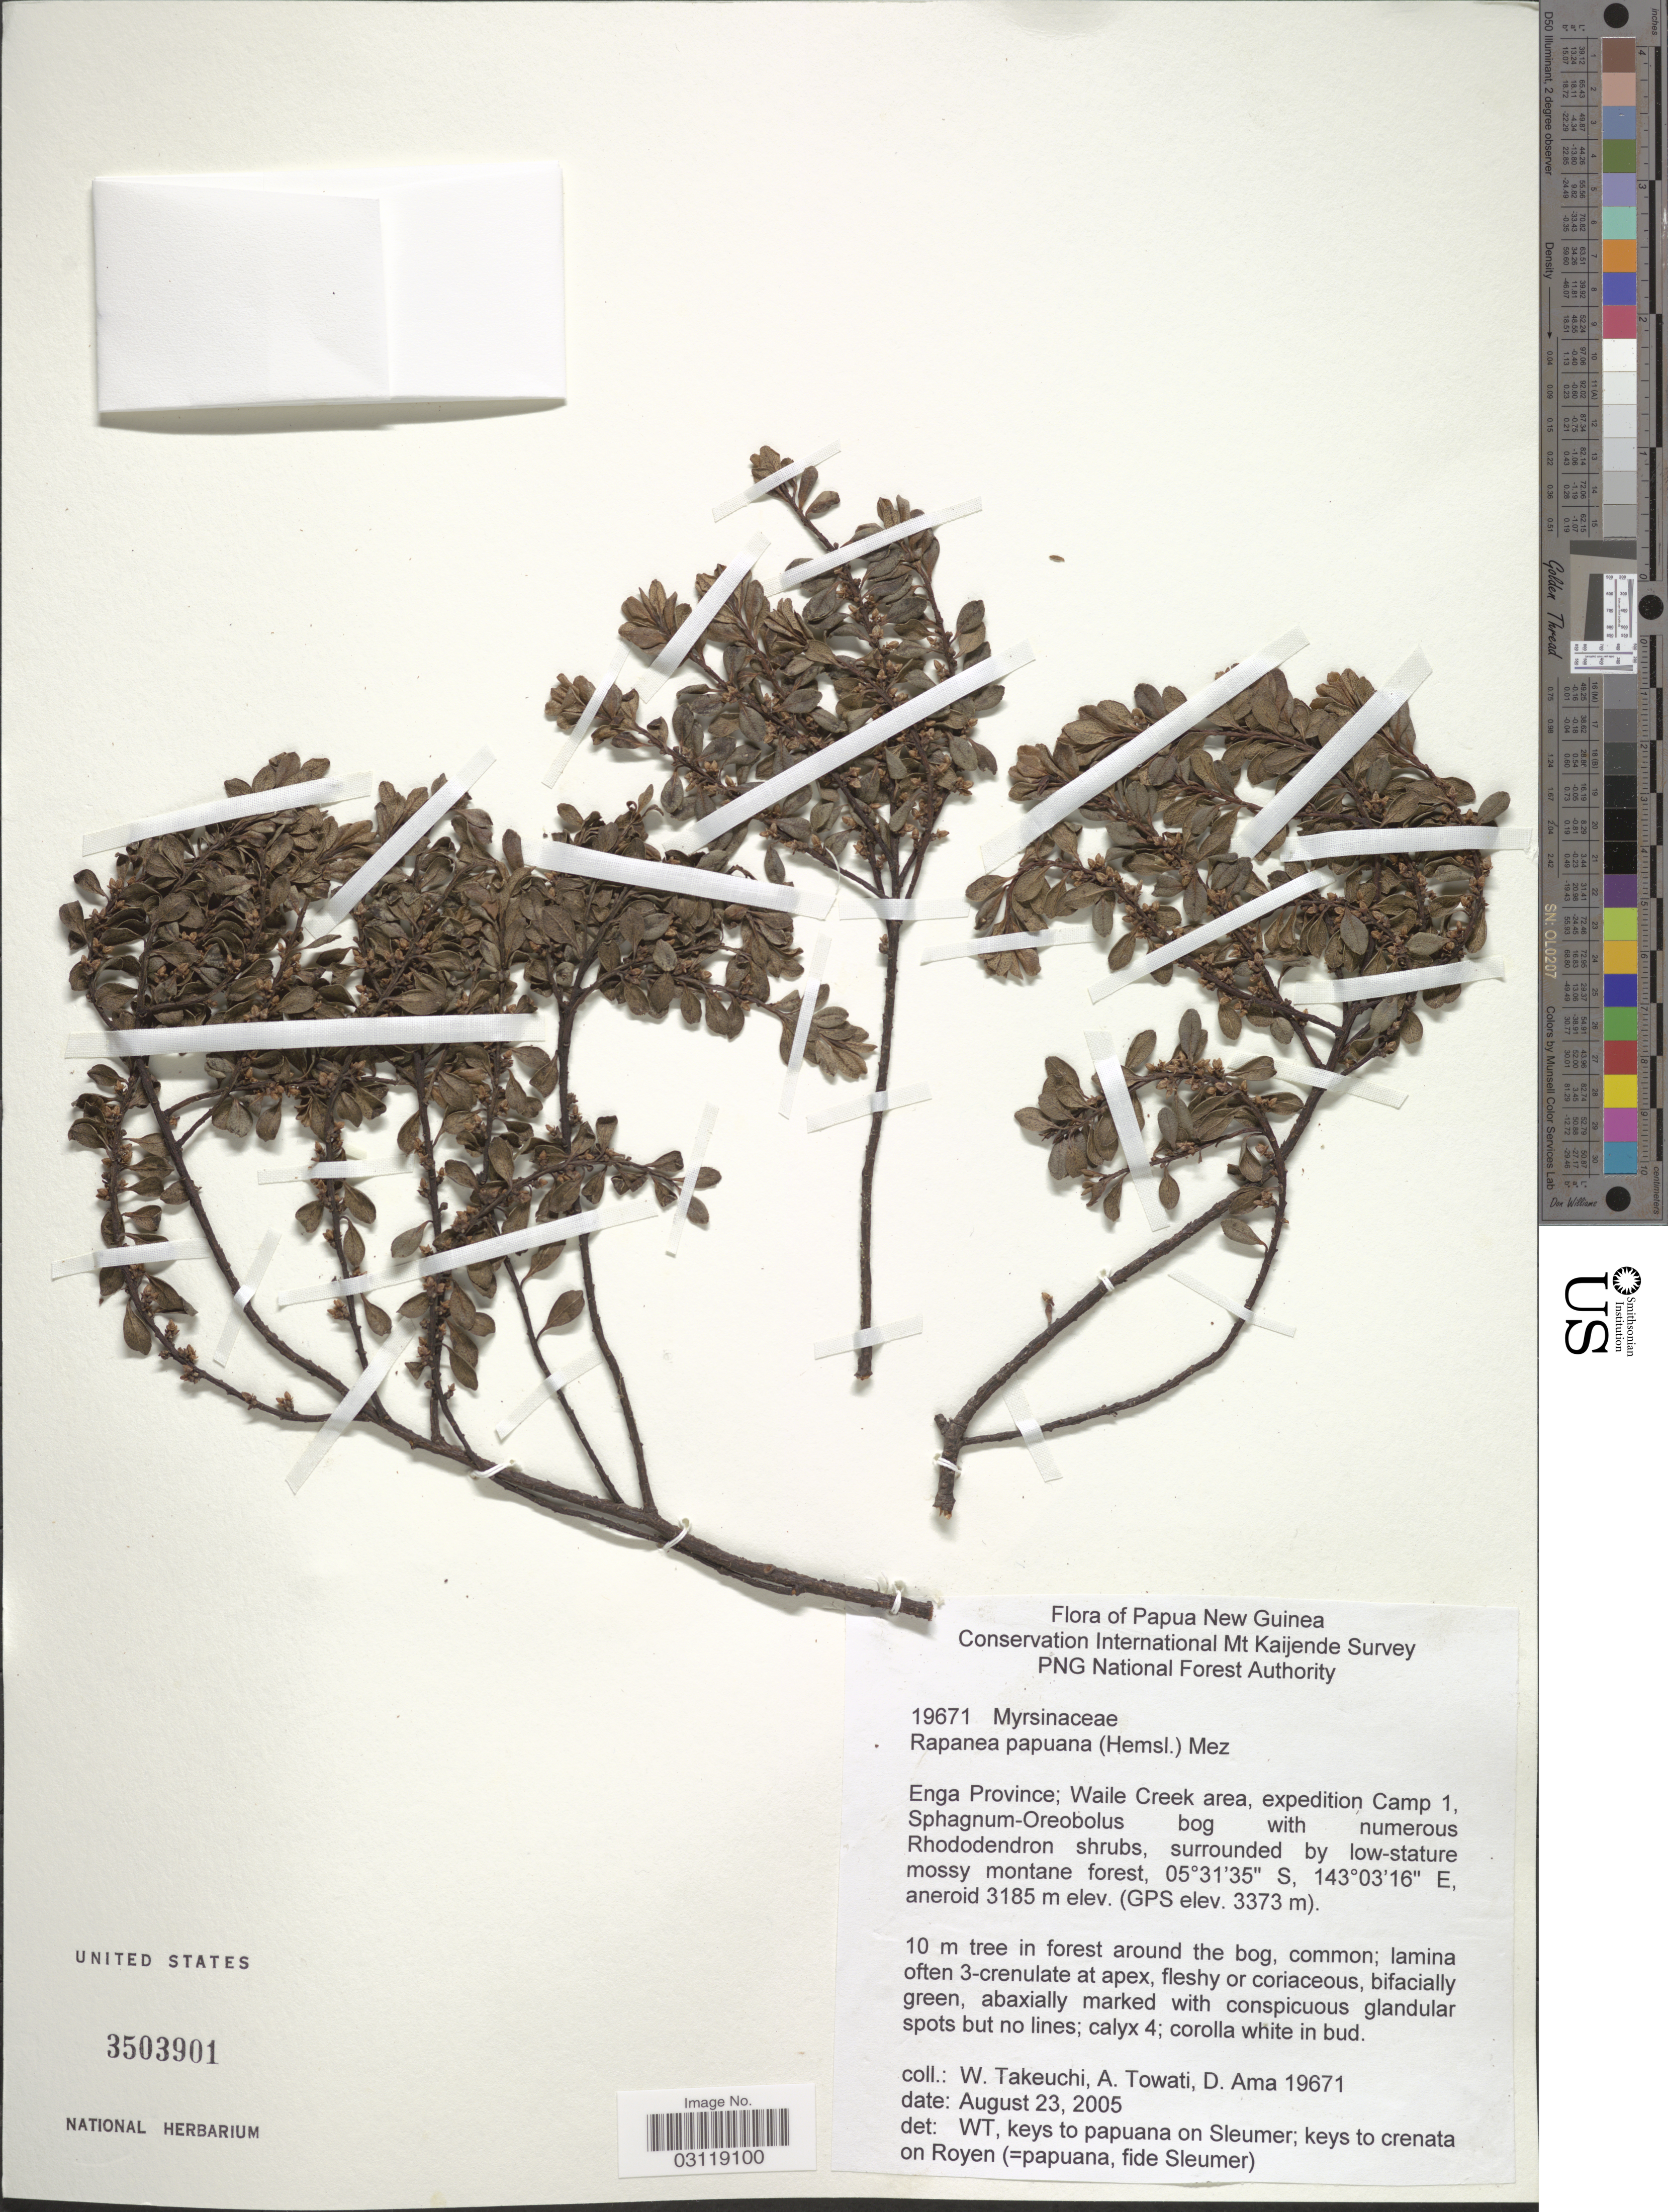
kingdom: Plantae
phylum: Tracheophyta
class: Magnoliopsida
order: Ericales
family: Primulaceae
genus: Rapanea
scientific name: Rapanea papuana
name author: (Hemsl.) Mez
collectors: W. Takeuchi, A. Towati & D. Ama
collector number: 19671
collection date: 2005-08-23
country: Papua New Guinea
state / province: Enga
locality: Waile Creek area, expedition Camp 1.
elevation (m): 3185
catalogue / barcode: US 3503901